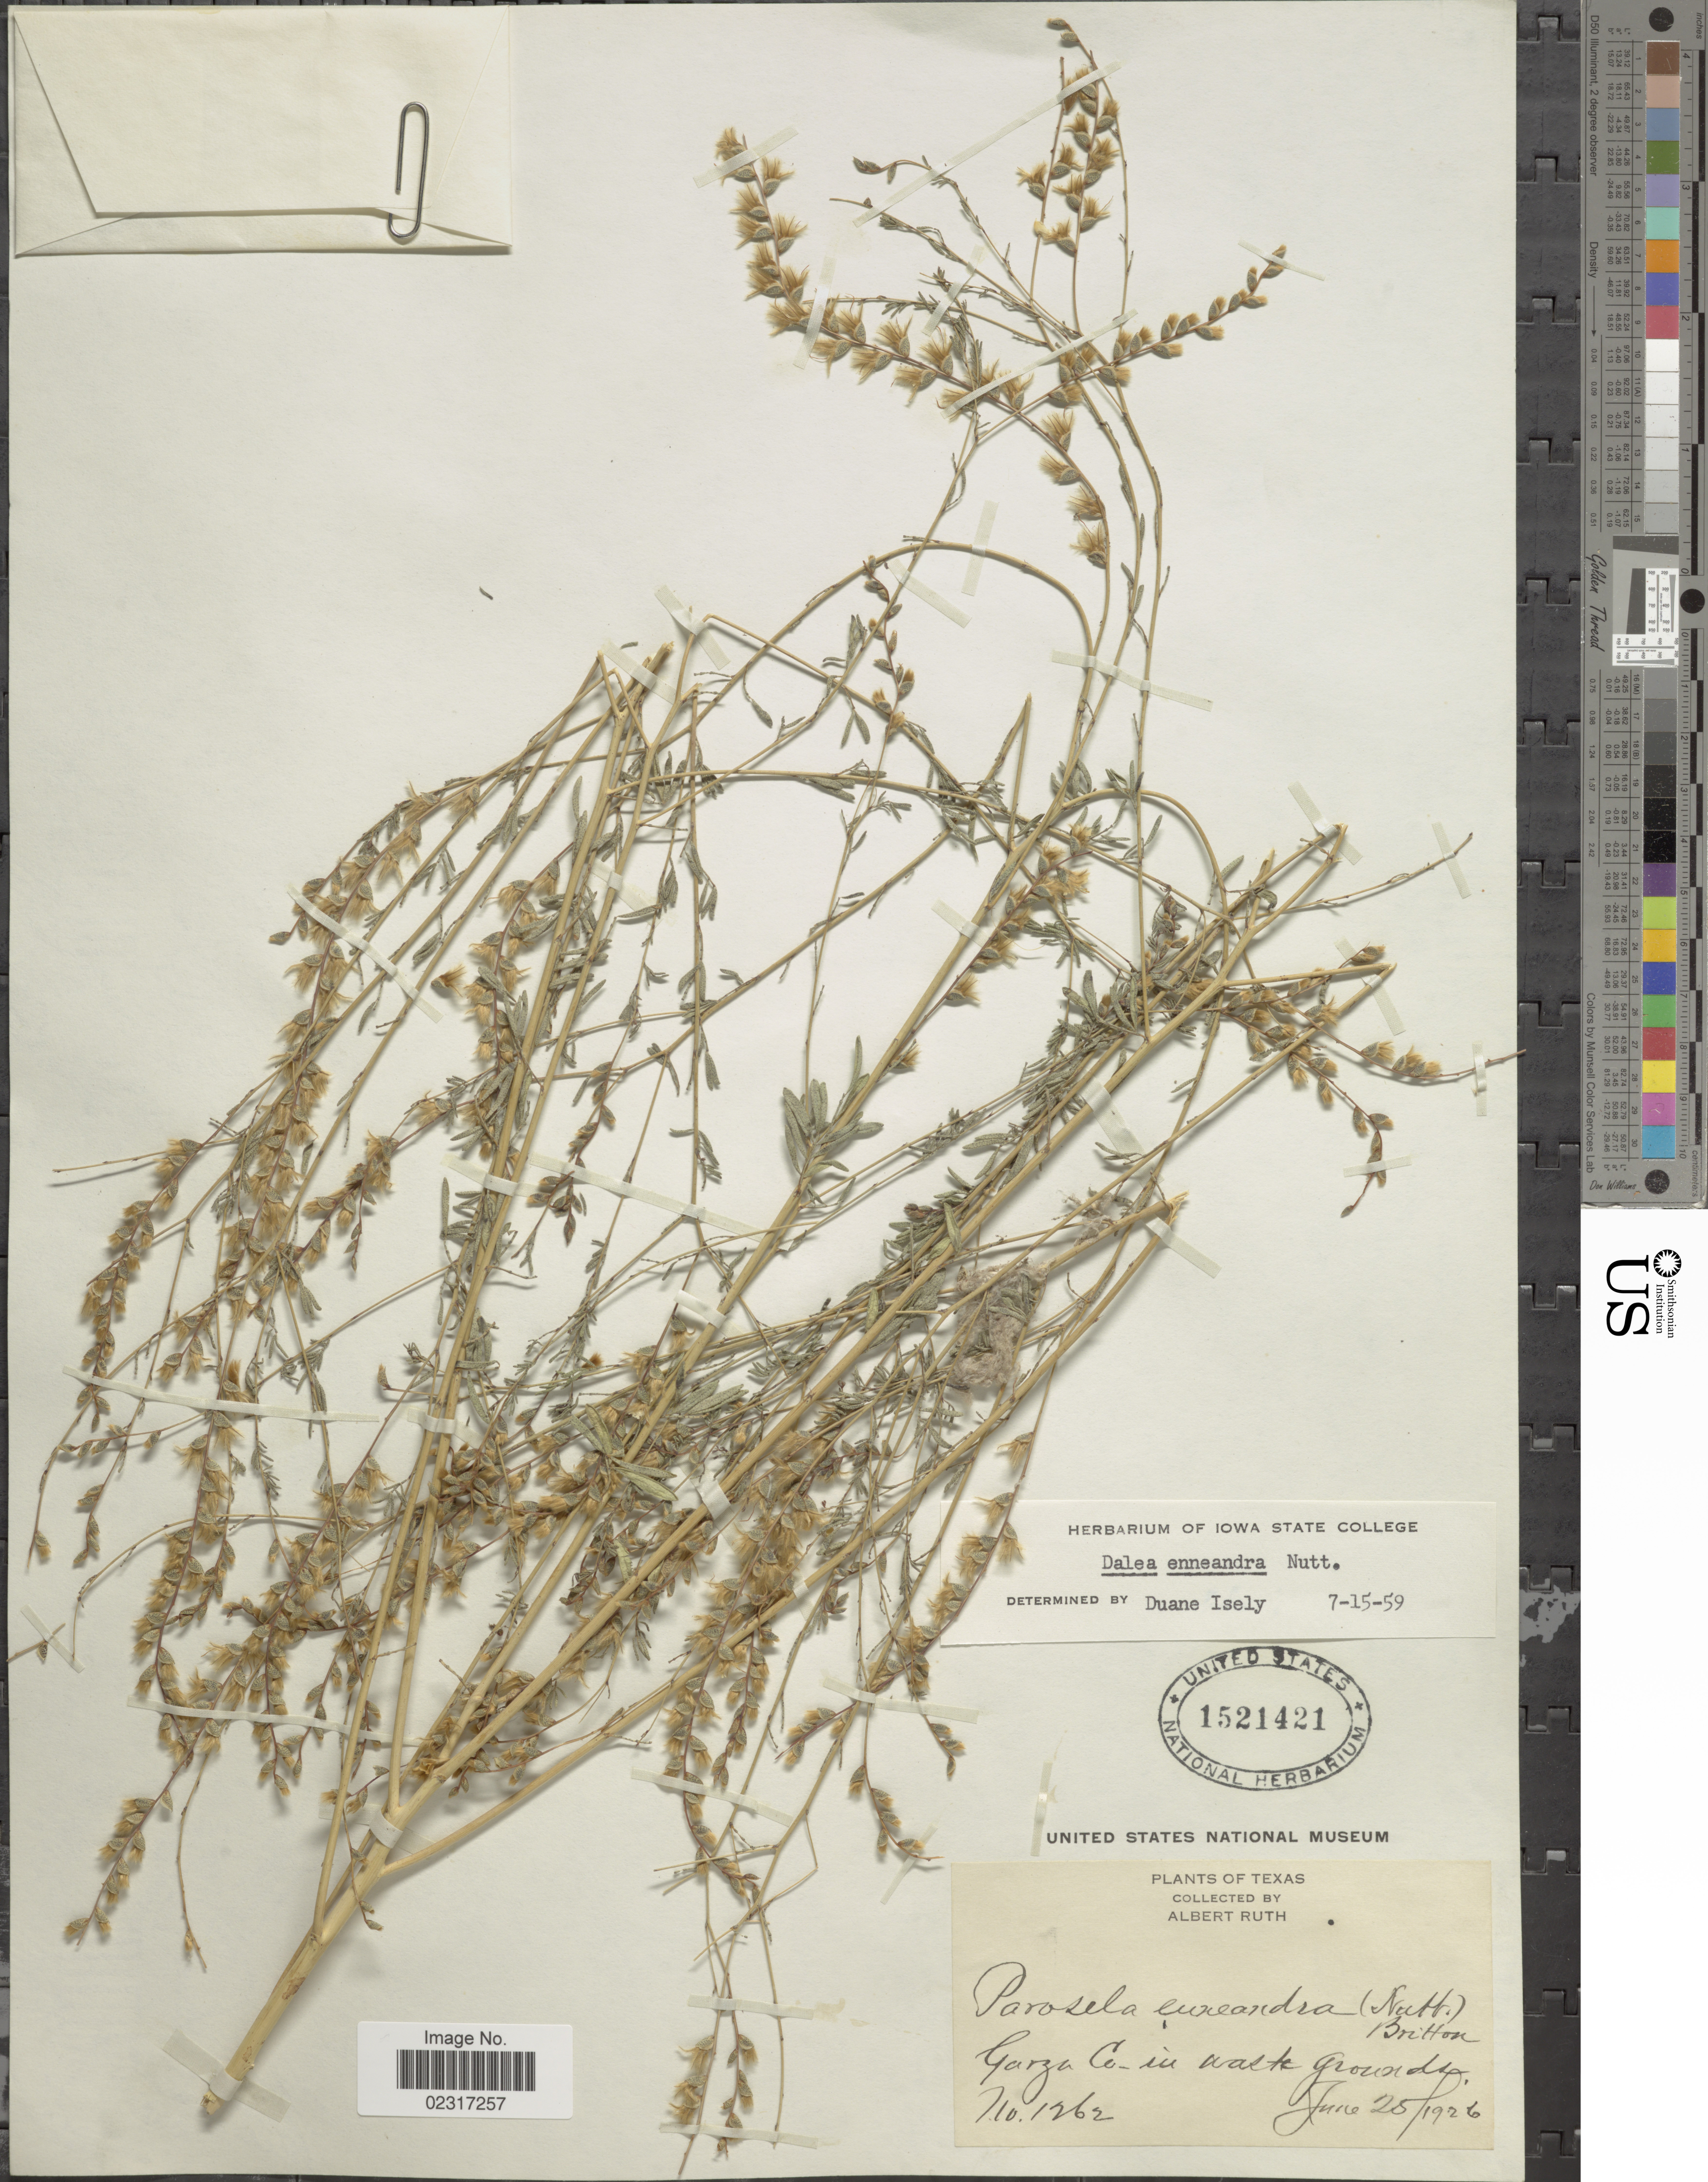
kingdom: Plantae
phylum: Tracheophyta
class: Magnoliopsida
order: Fabales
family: Fabaceae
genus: Dalea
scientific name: Dalea enneandra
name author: Nutt.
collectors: A. Ruth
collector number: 1262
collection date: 1926-06-25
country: United States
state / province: Texas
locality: Garza Co. in waste grounds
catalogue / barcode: US 1521421